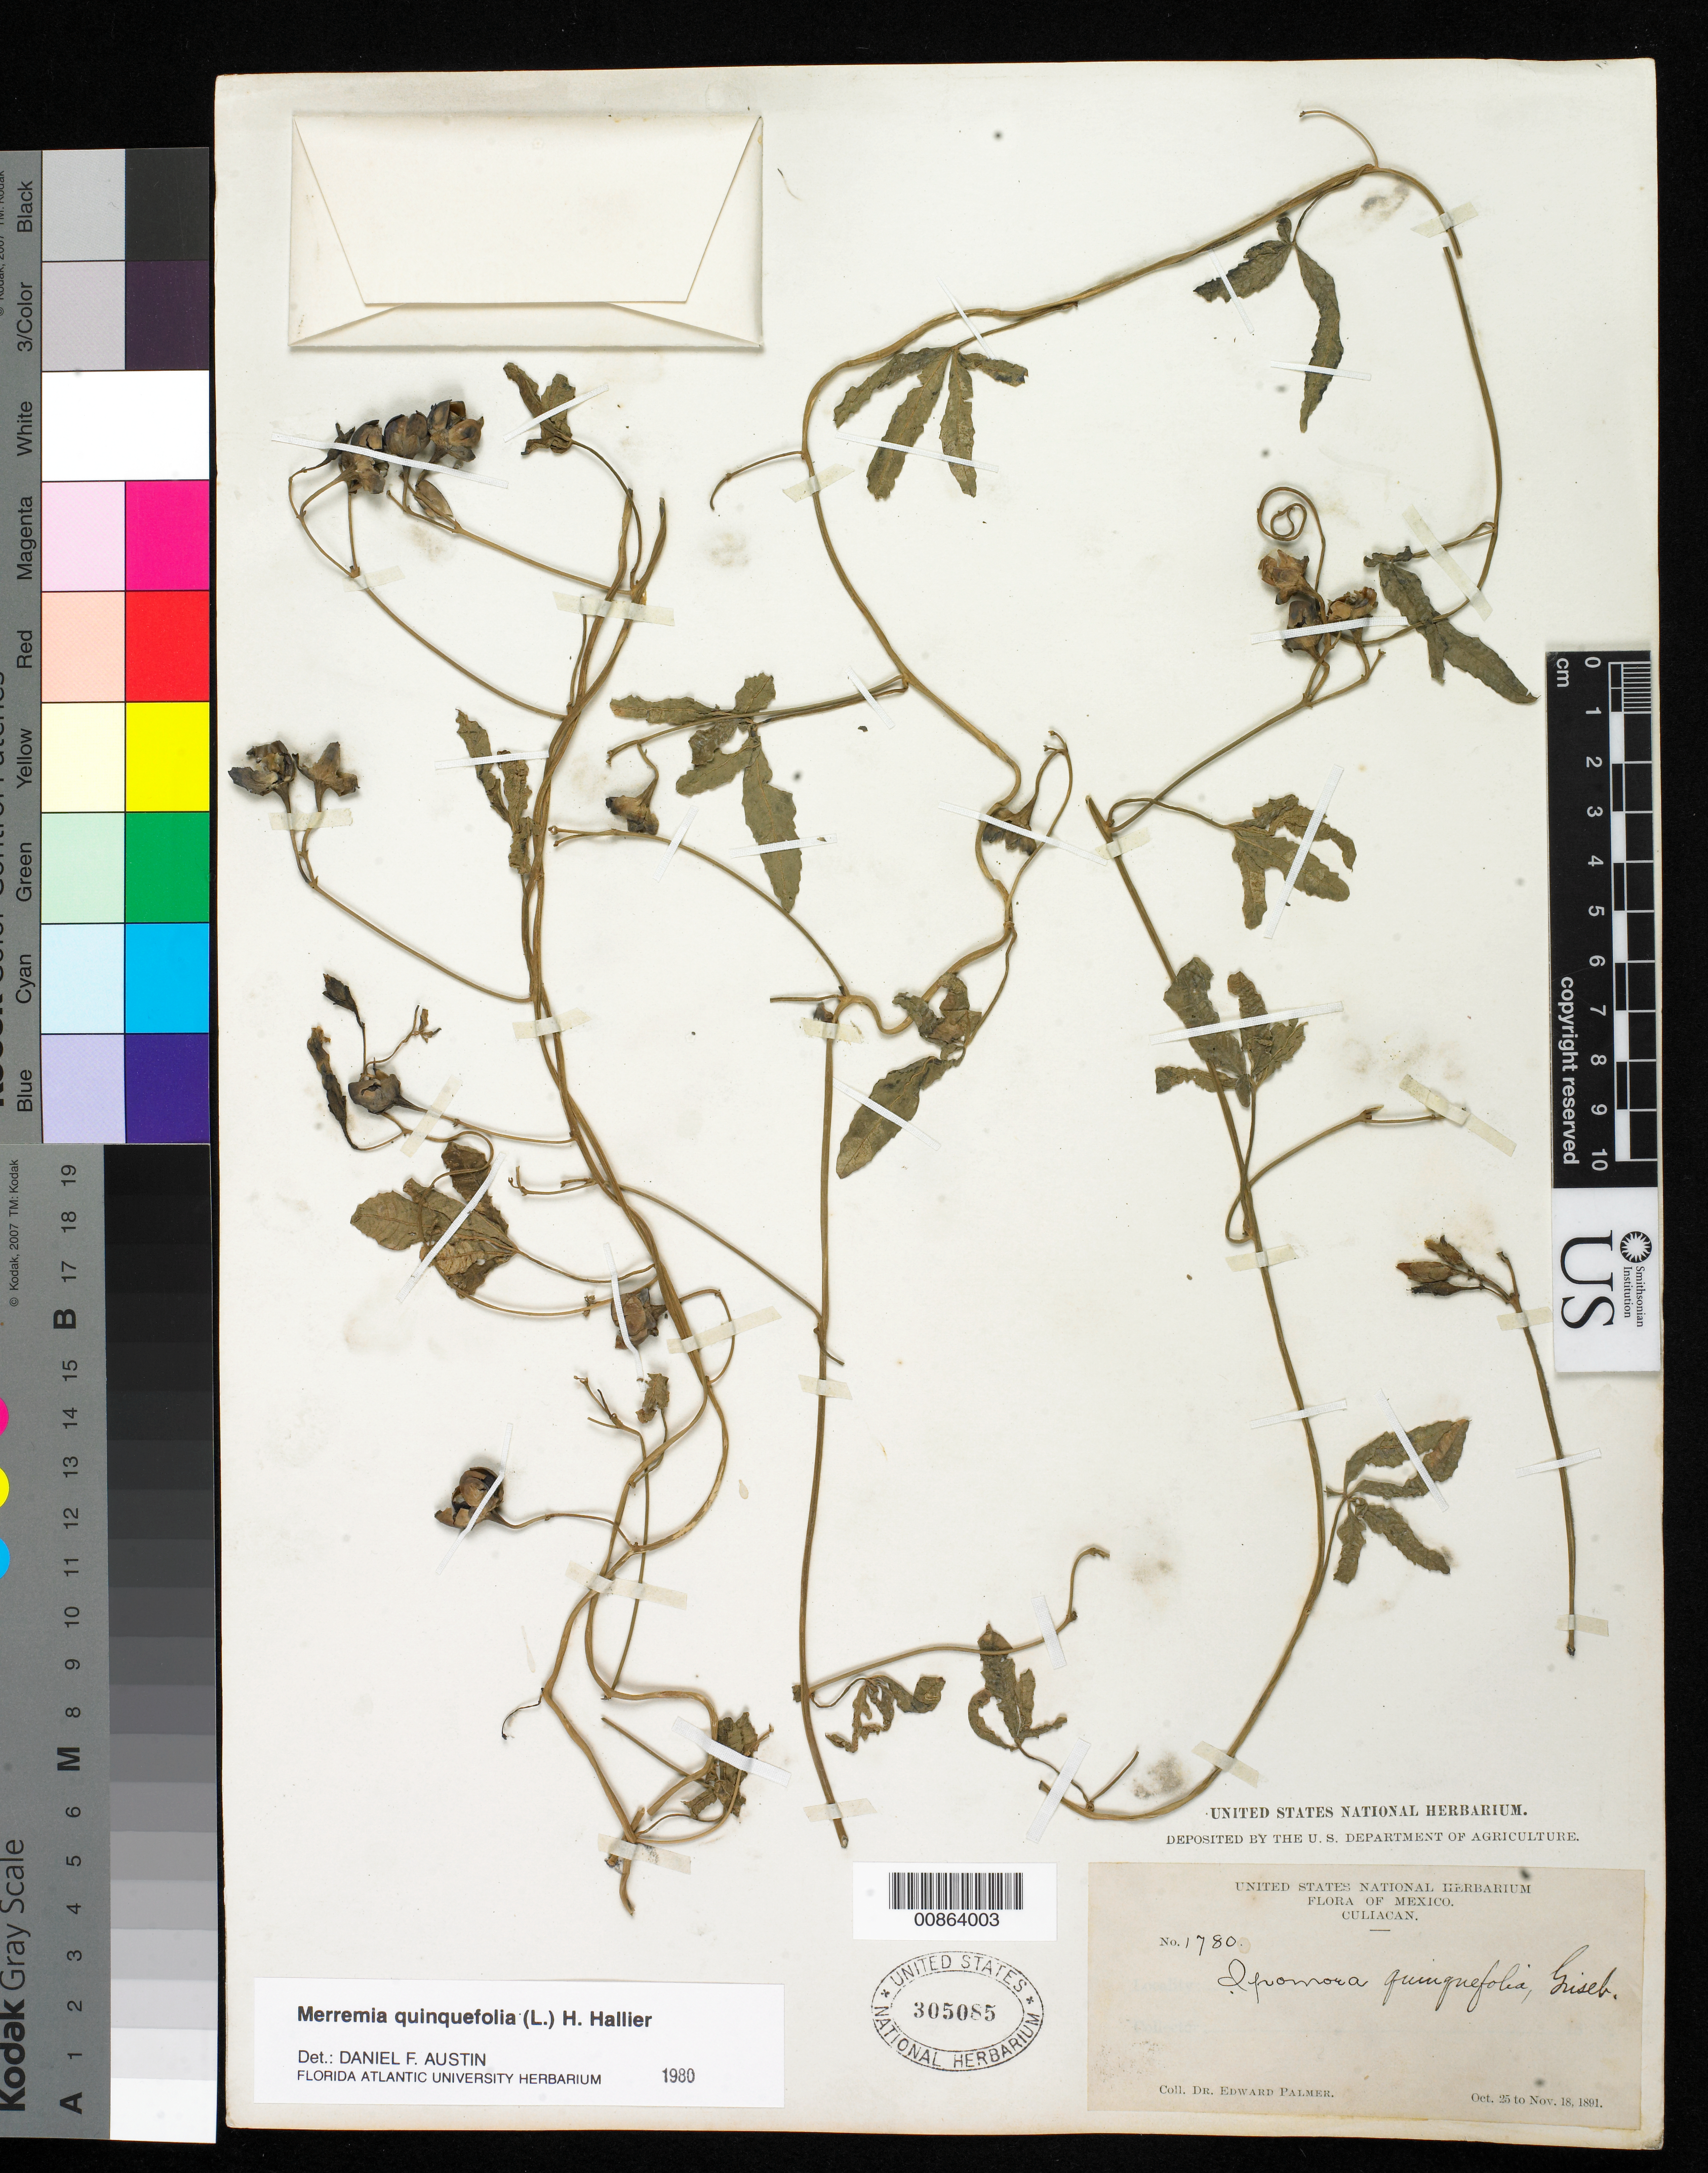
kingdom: Plantae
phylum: Tracheophyta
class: Magnoliopsida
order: Solanales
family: Convolvulaceae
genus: Distimake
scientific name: Distimake quinquefolius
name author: (L.) A. R. Simões & Staples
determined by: Strong, Mark T., (BOT), Smithsonian Institution - National Museum of Natural History (UNITED STATES)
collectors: E. Palmer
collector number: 1780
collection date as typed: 25 Oct 1891 to 18 Nov 1891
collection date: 1891-10-25/1891-11-18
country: Mexico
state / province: Sinaloa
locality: Culiacan, Sinaloa.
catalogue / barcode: US 305085